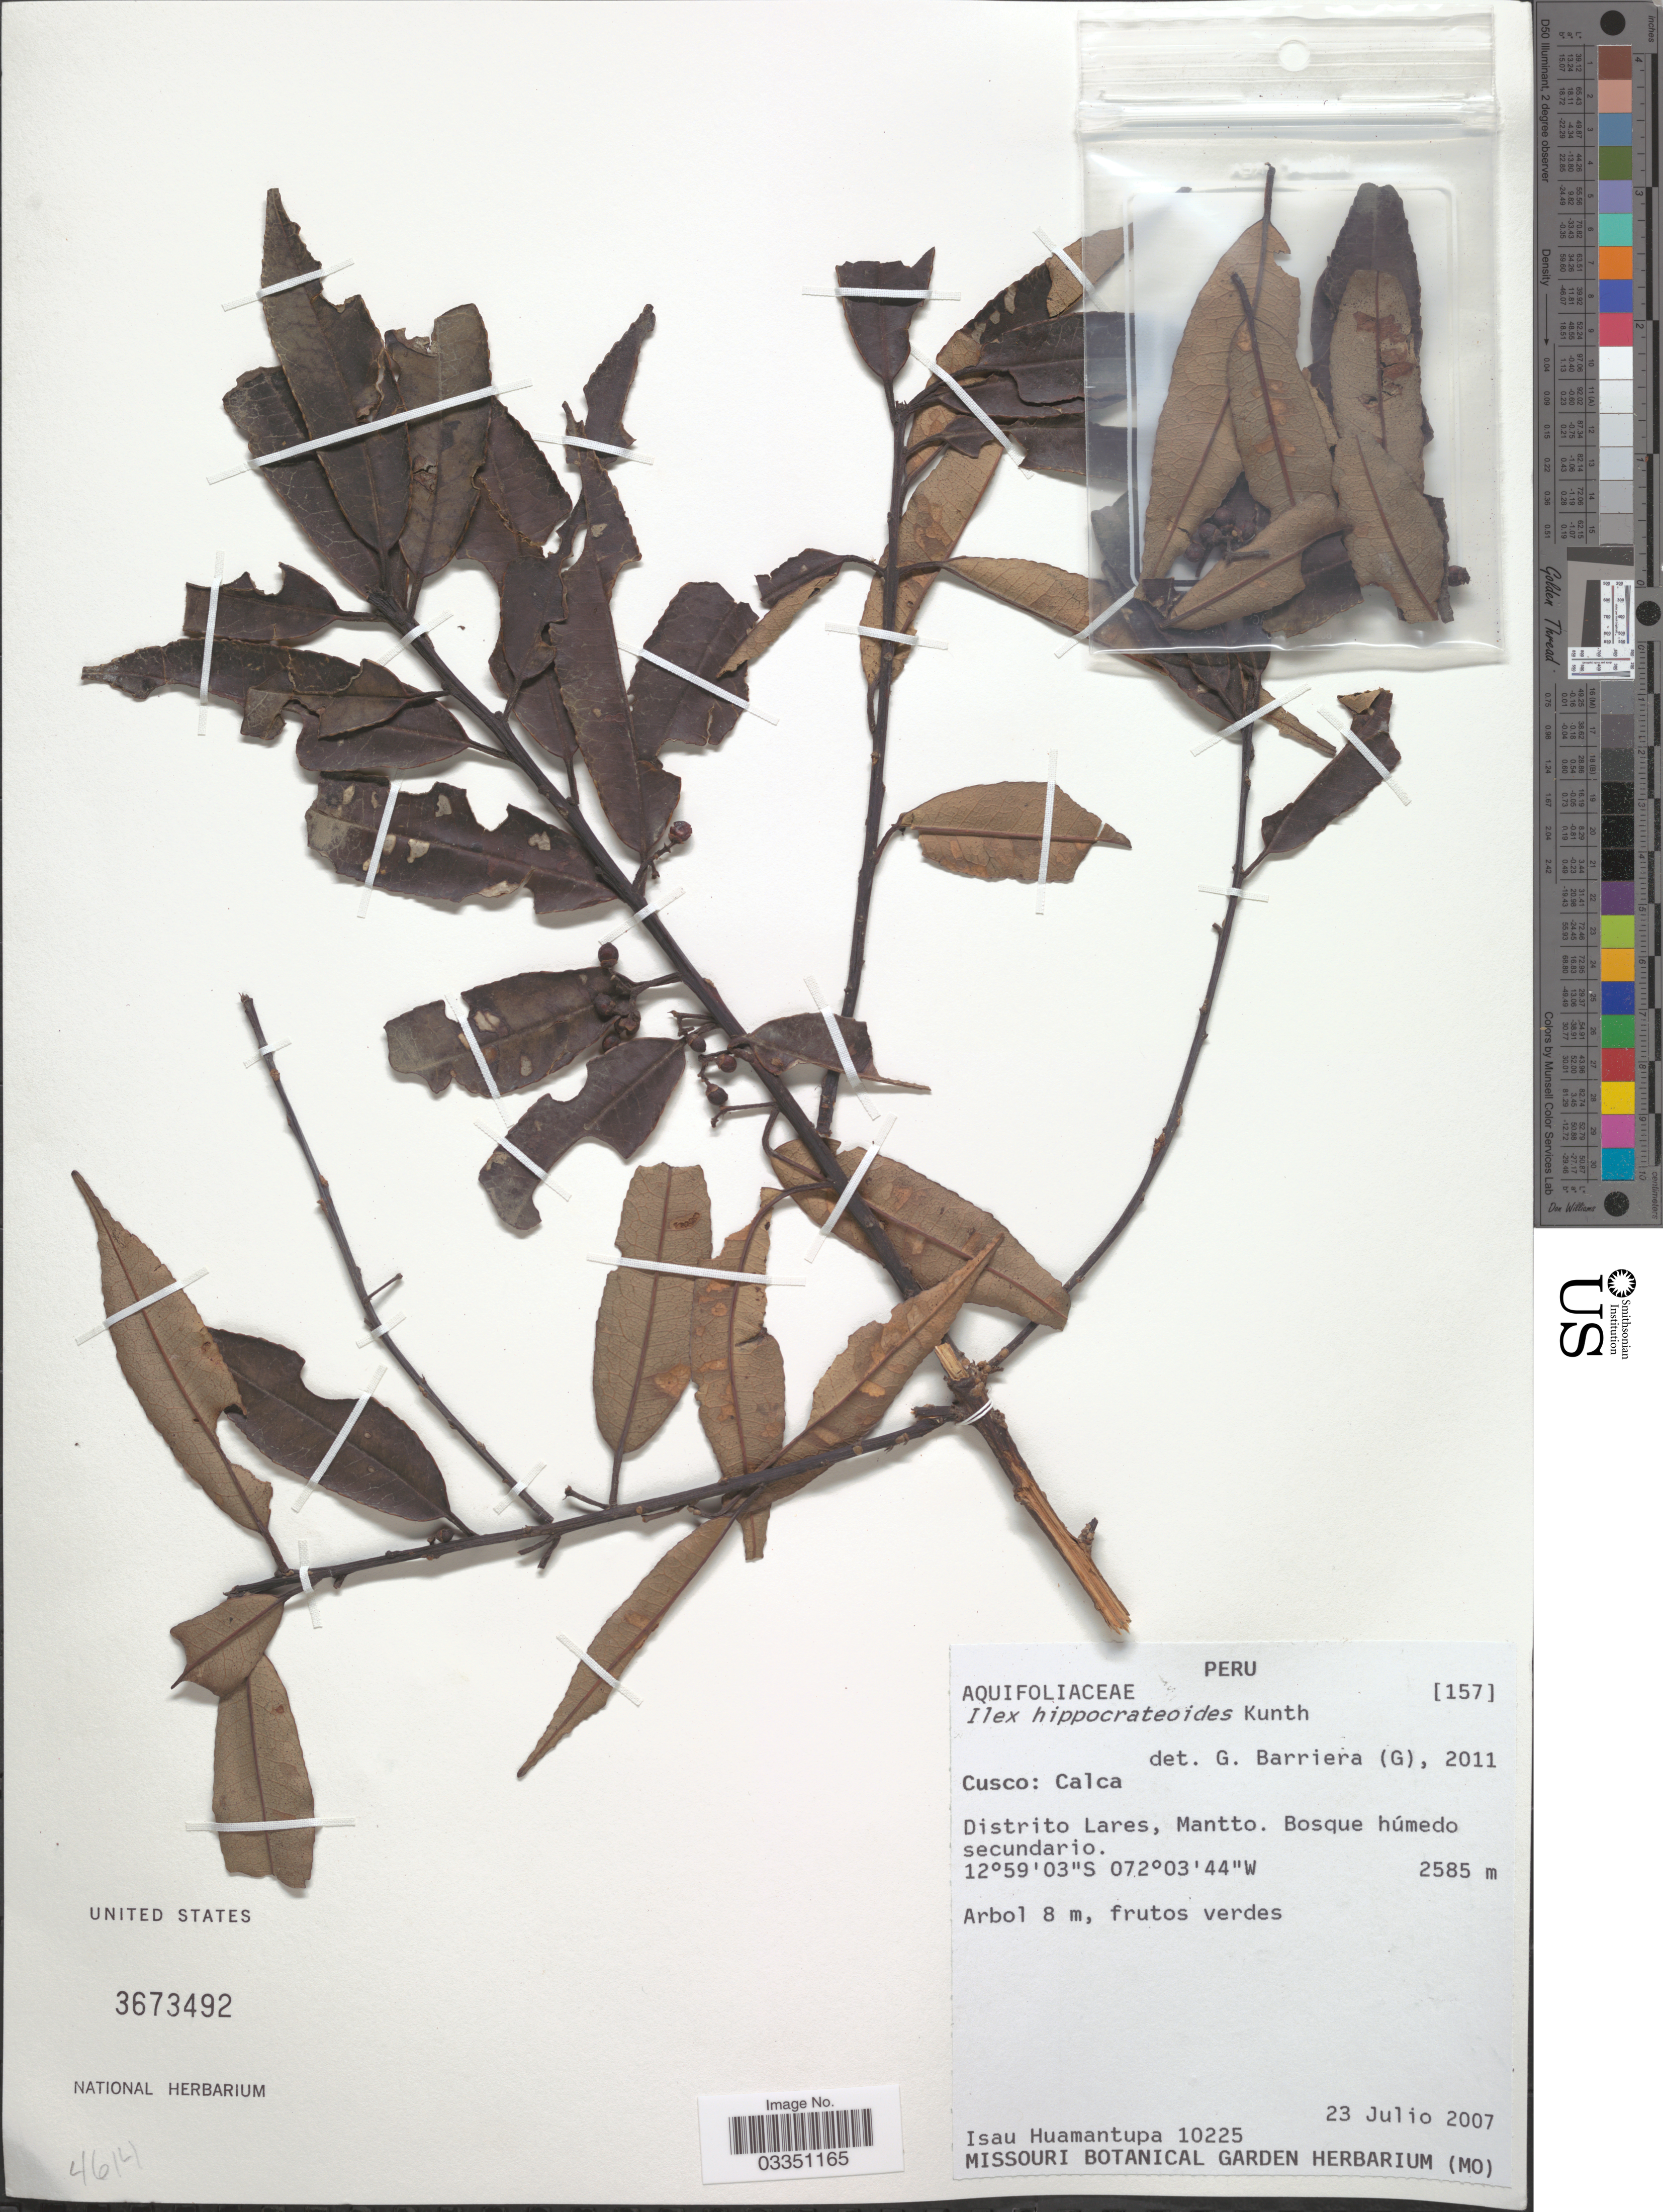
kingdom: Plantae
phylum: Tracheophyta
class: Magnoliopsida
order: Aquifoliales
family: Aquifoliaceae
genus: Ilex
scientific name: Ilex hippocrateoides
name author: Kunth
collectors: I. Huamantupa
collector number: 10225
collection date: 2007-07-23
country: Peru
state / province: Cusco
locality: Calca. Distrito Lares, Mantto.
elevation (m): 2585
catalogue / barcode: US 3673492